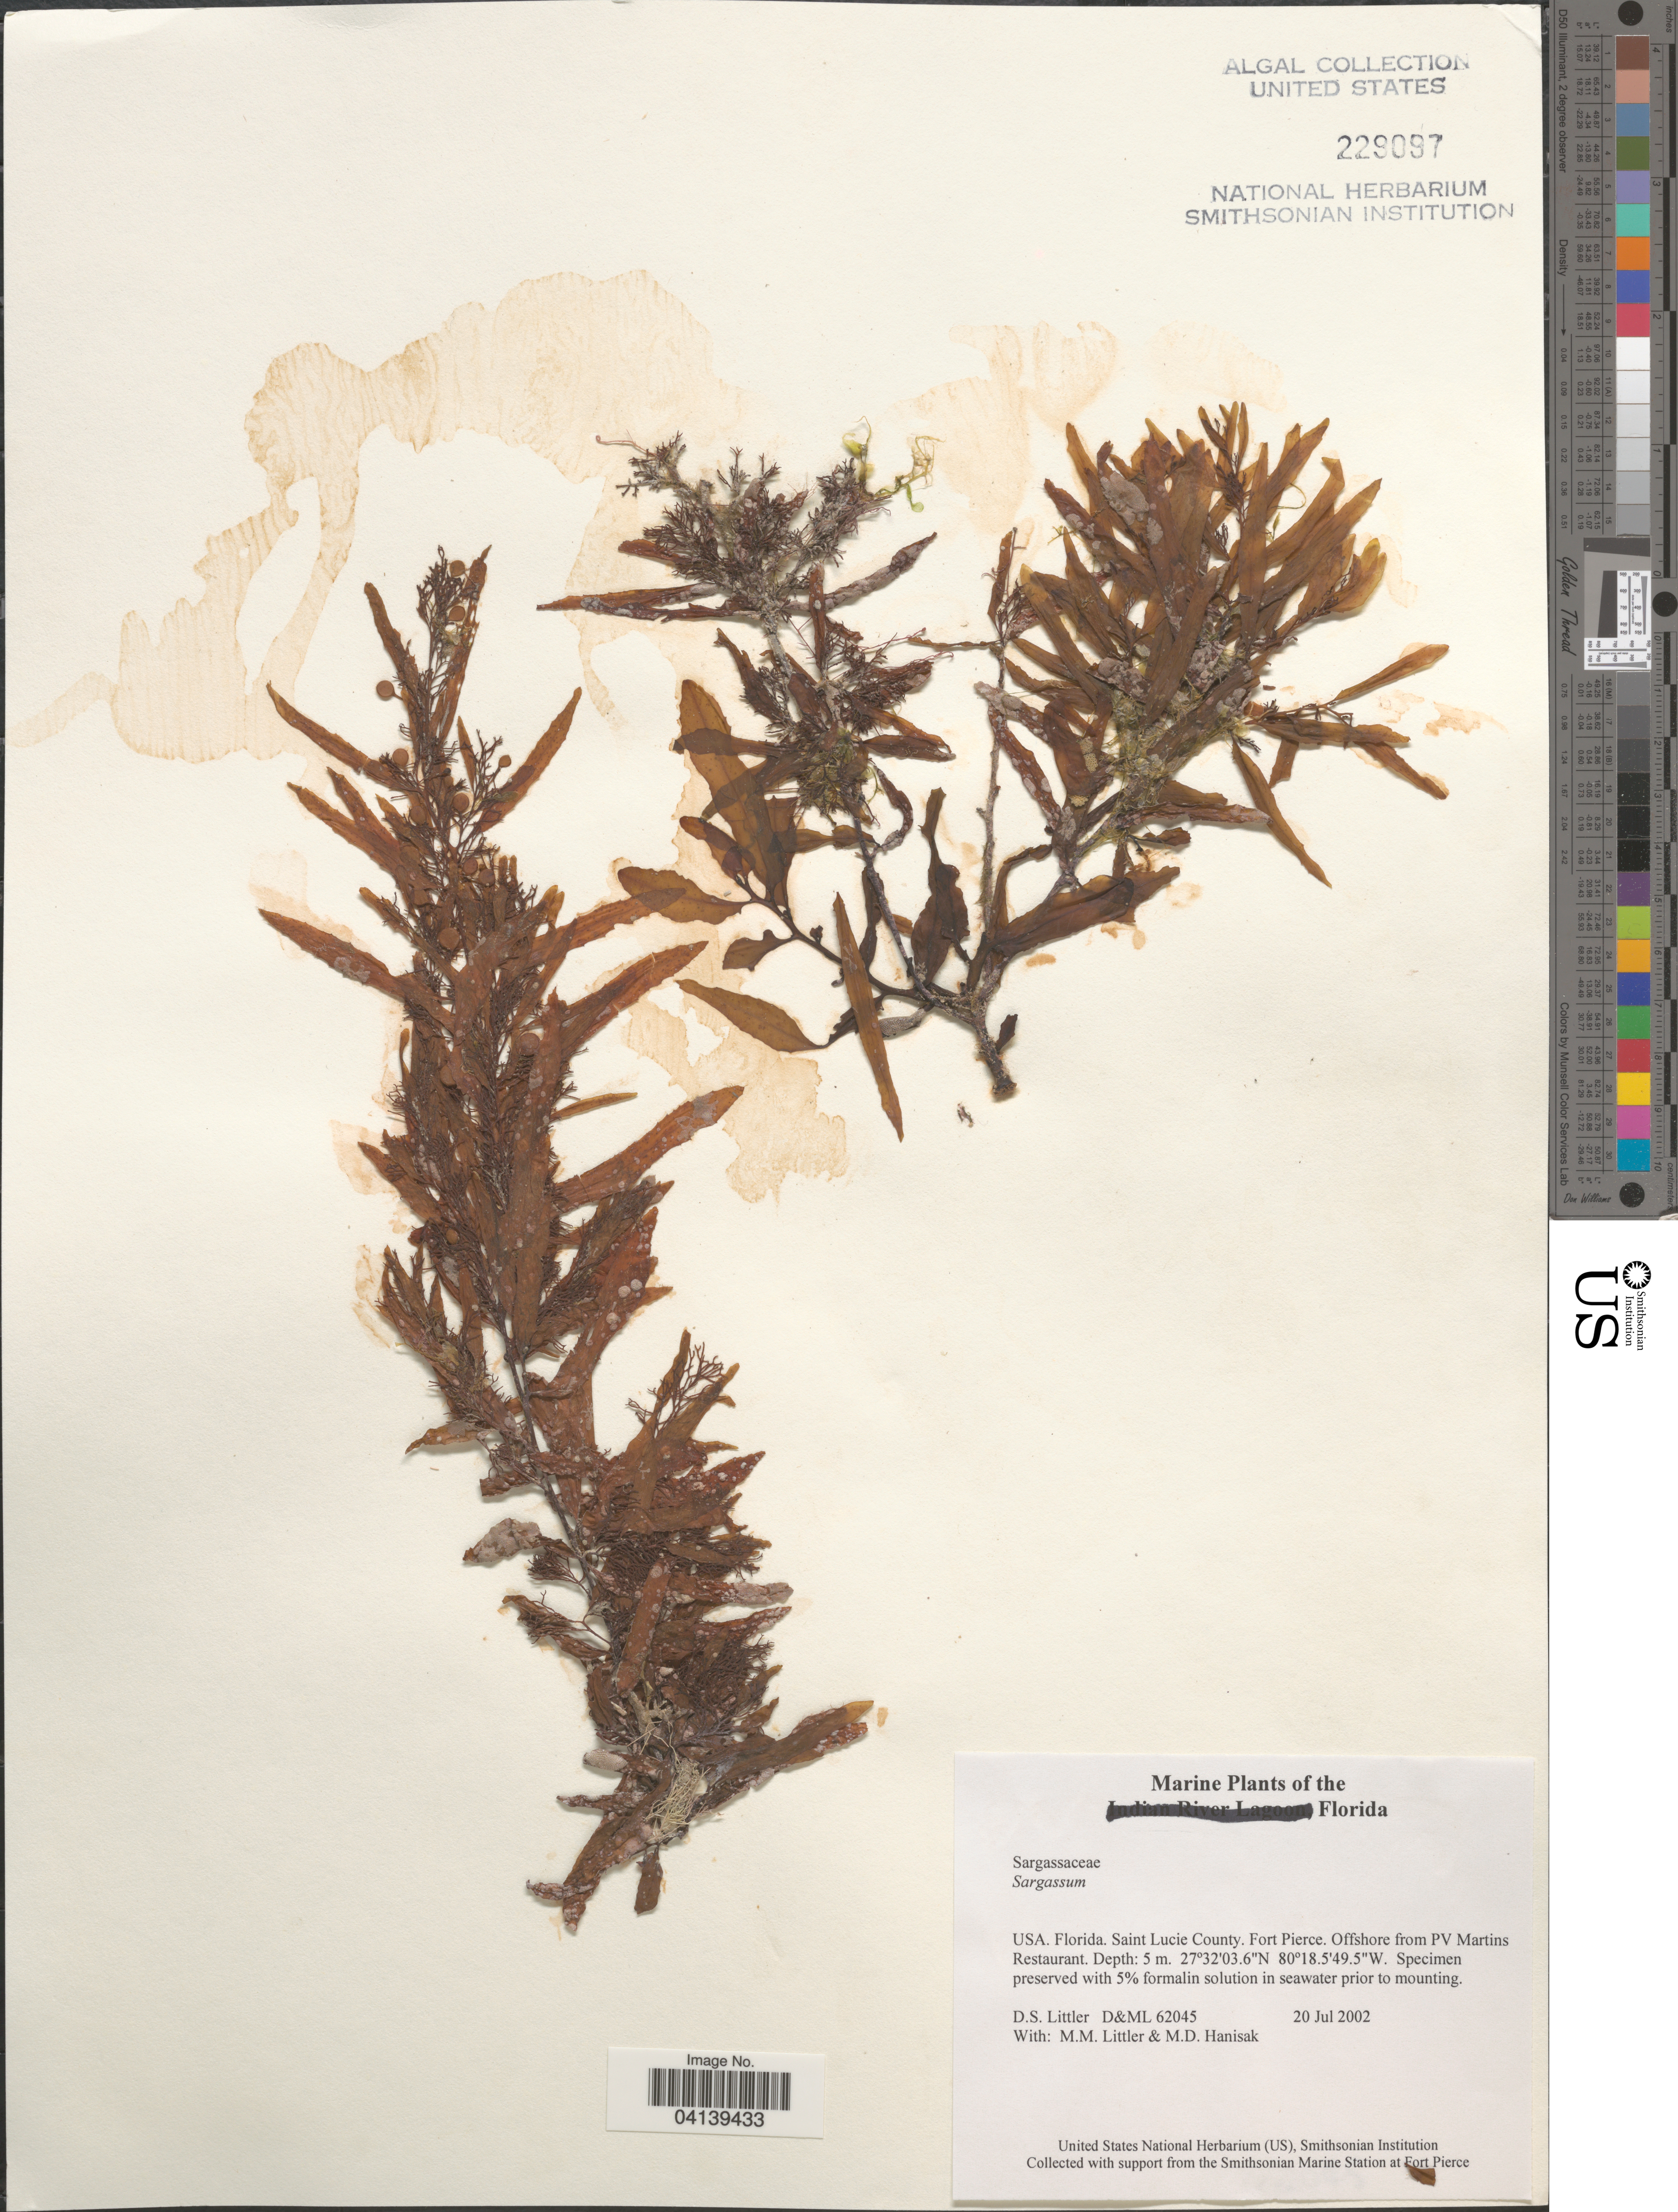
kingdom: Chromista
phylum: Ochrophyta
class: Phaeophyceae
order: Fucales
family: Sargassaceae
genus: Sargassum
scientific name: Sargassum sp.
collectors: D. S. Littler & M. Hanisak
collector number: D&ML62045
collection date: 2002-07-20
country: United States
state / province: Florida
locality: Saint Lucie County. Fort Pierce. Offshore from PV Martins Restaurant.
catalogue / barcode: US 229097